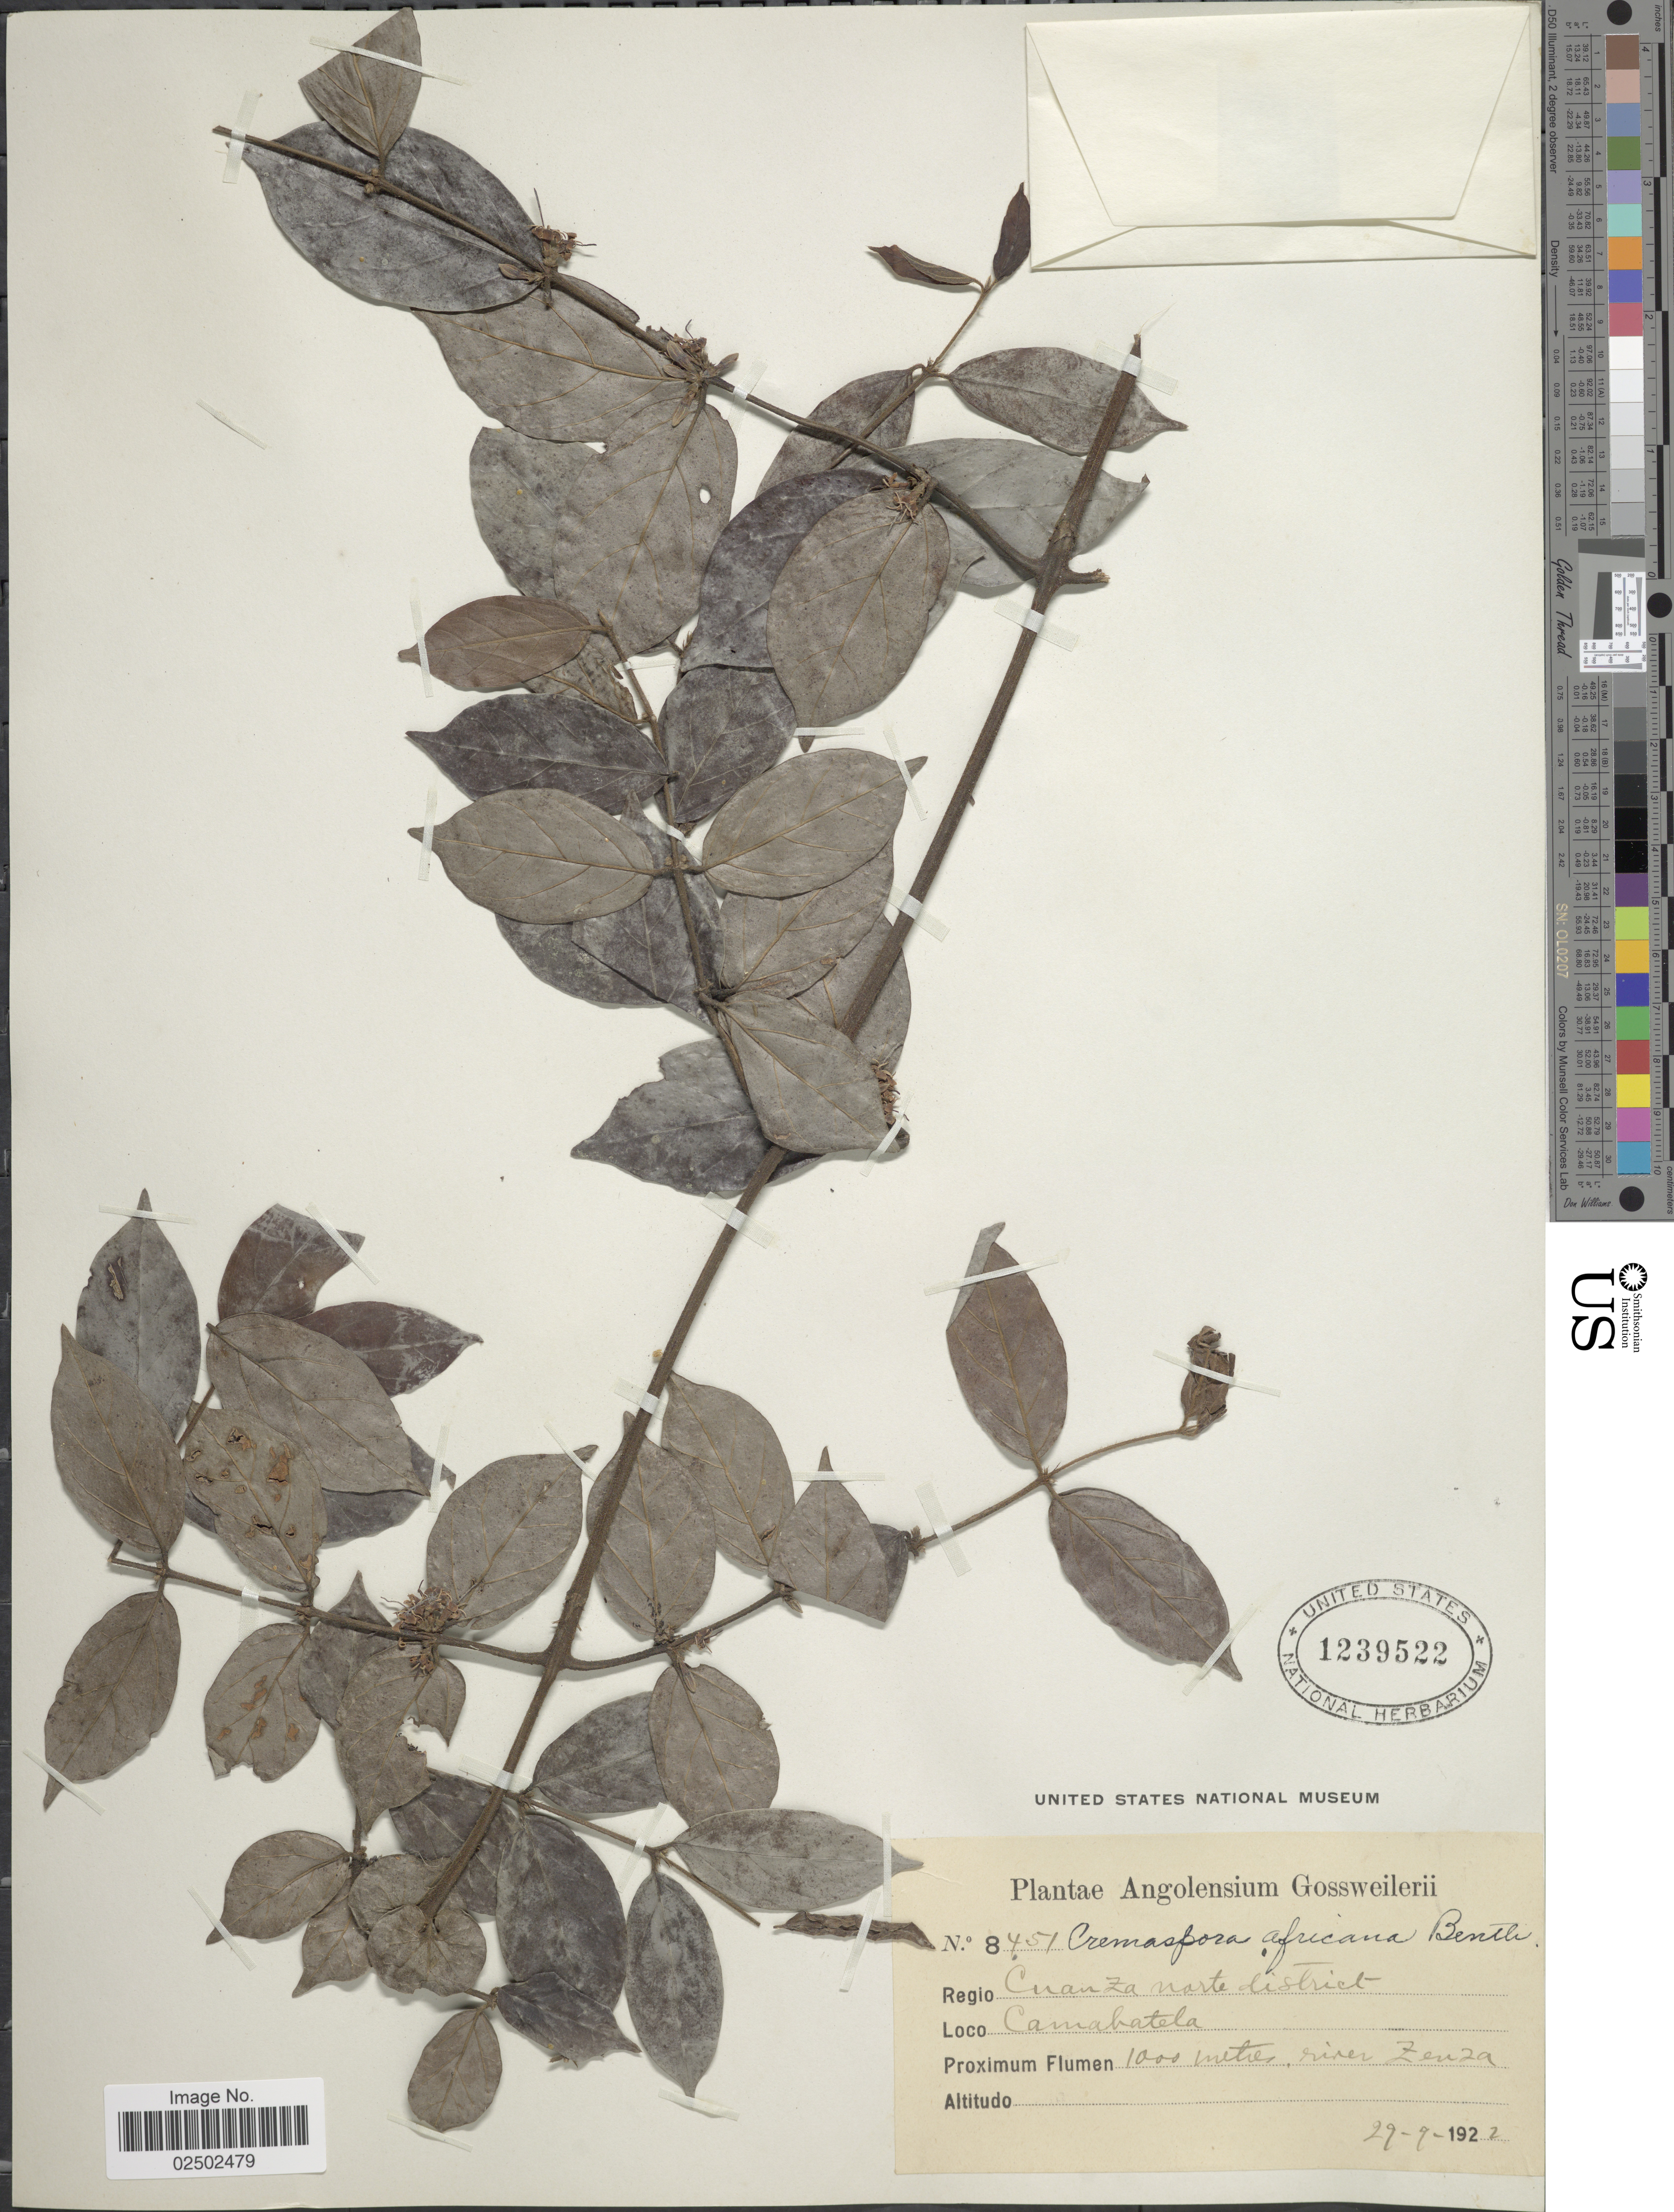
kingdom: Plantae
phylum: Tracheophyta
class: Magnoliopsida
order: Gentianales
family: Rubiaceae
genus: Cremaspora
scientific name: Cremaspora africana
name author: Benth.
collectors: -. Gossweiler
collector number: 8451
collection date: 1922-09-29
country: Angola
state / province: Cuanza Norte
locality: Camabatela, river Zenza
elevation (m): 1000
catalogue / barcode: US 1239522